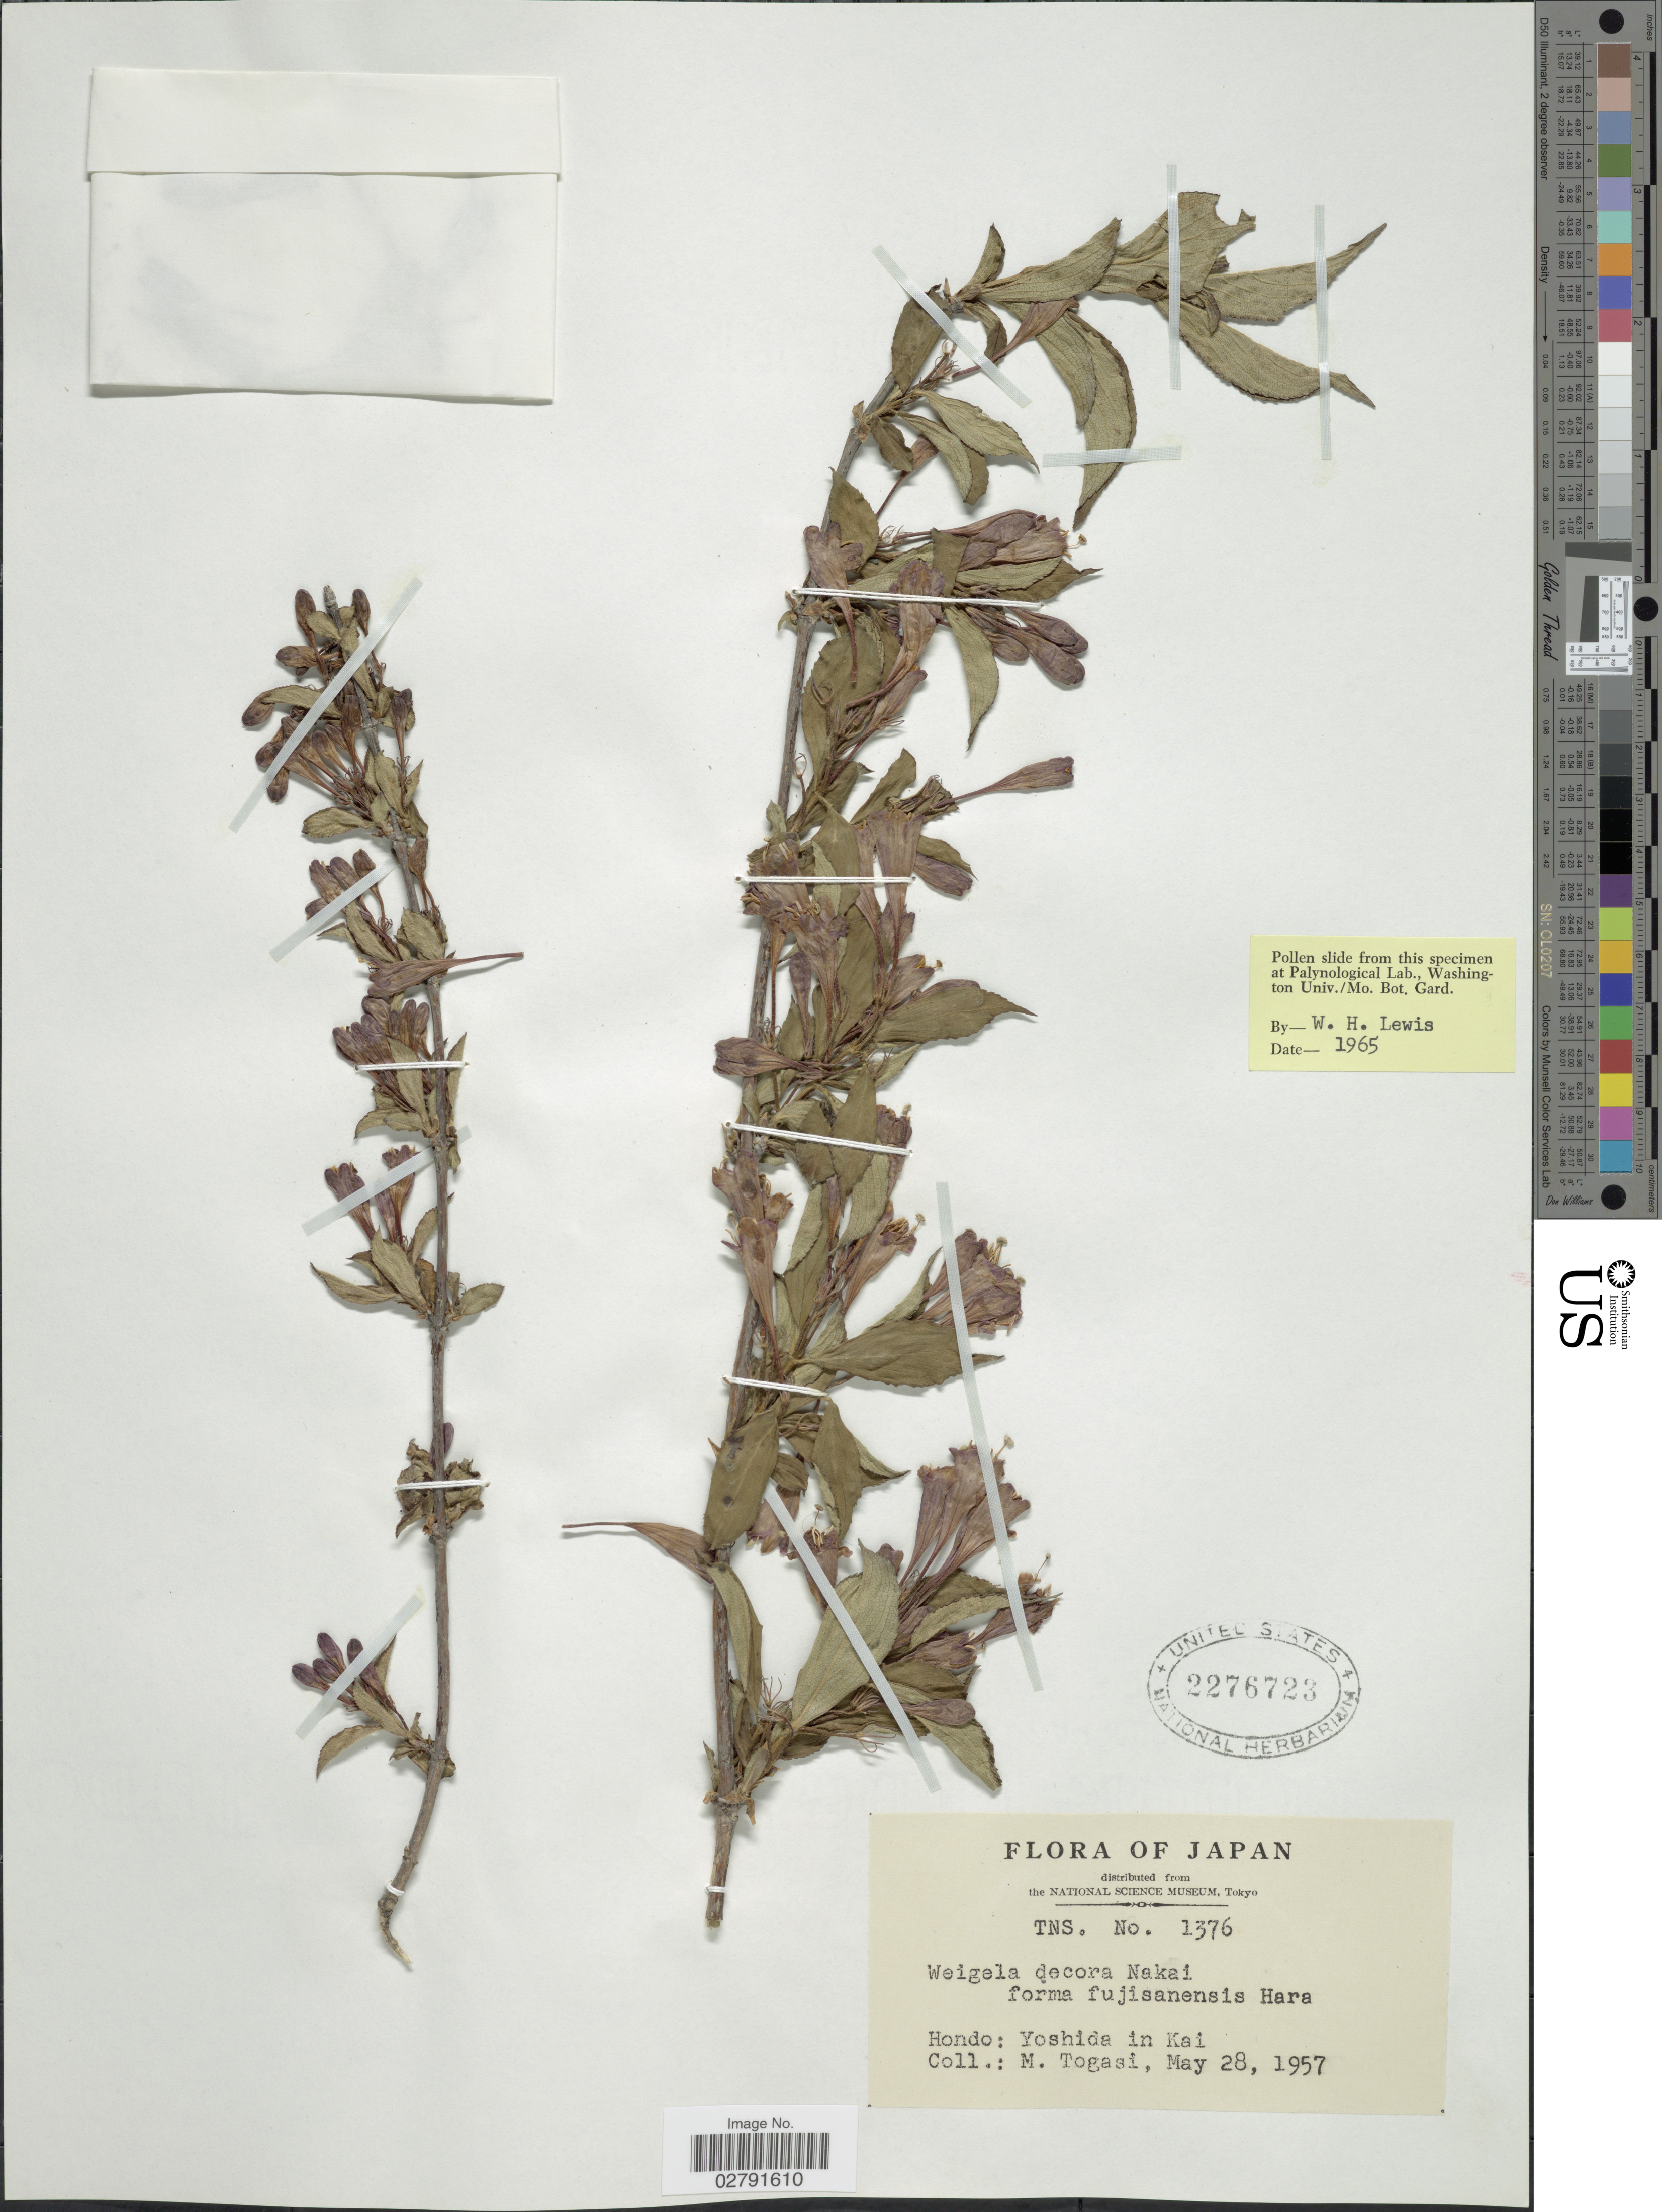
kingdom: Plantae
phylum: Tracheophyta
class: Magnoliopsida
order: Dipsacales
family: Caprifoliaceae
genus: Diervilla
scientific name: Diervilla decora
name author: Nakai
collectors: M. Togasi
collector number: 1376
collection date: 1957-05-28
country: Japan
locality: Hondo: Yoshida in Kai.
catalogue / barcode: US 2276723